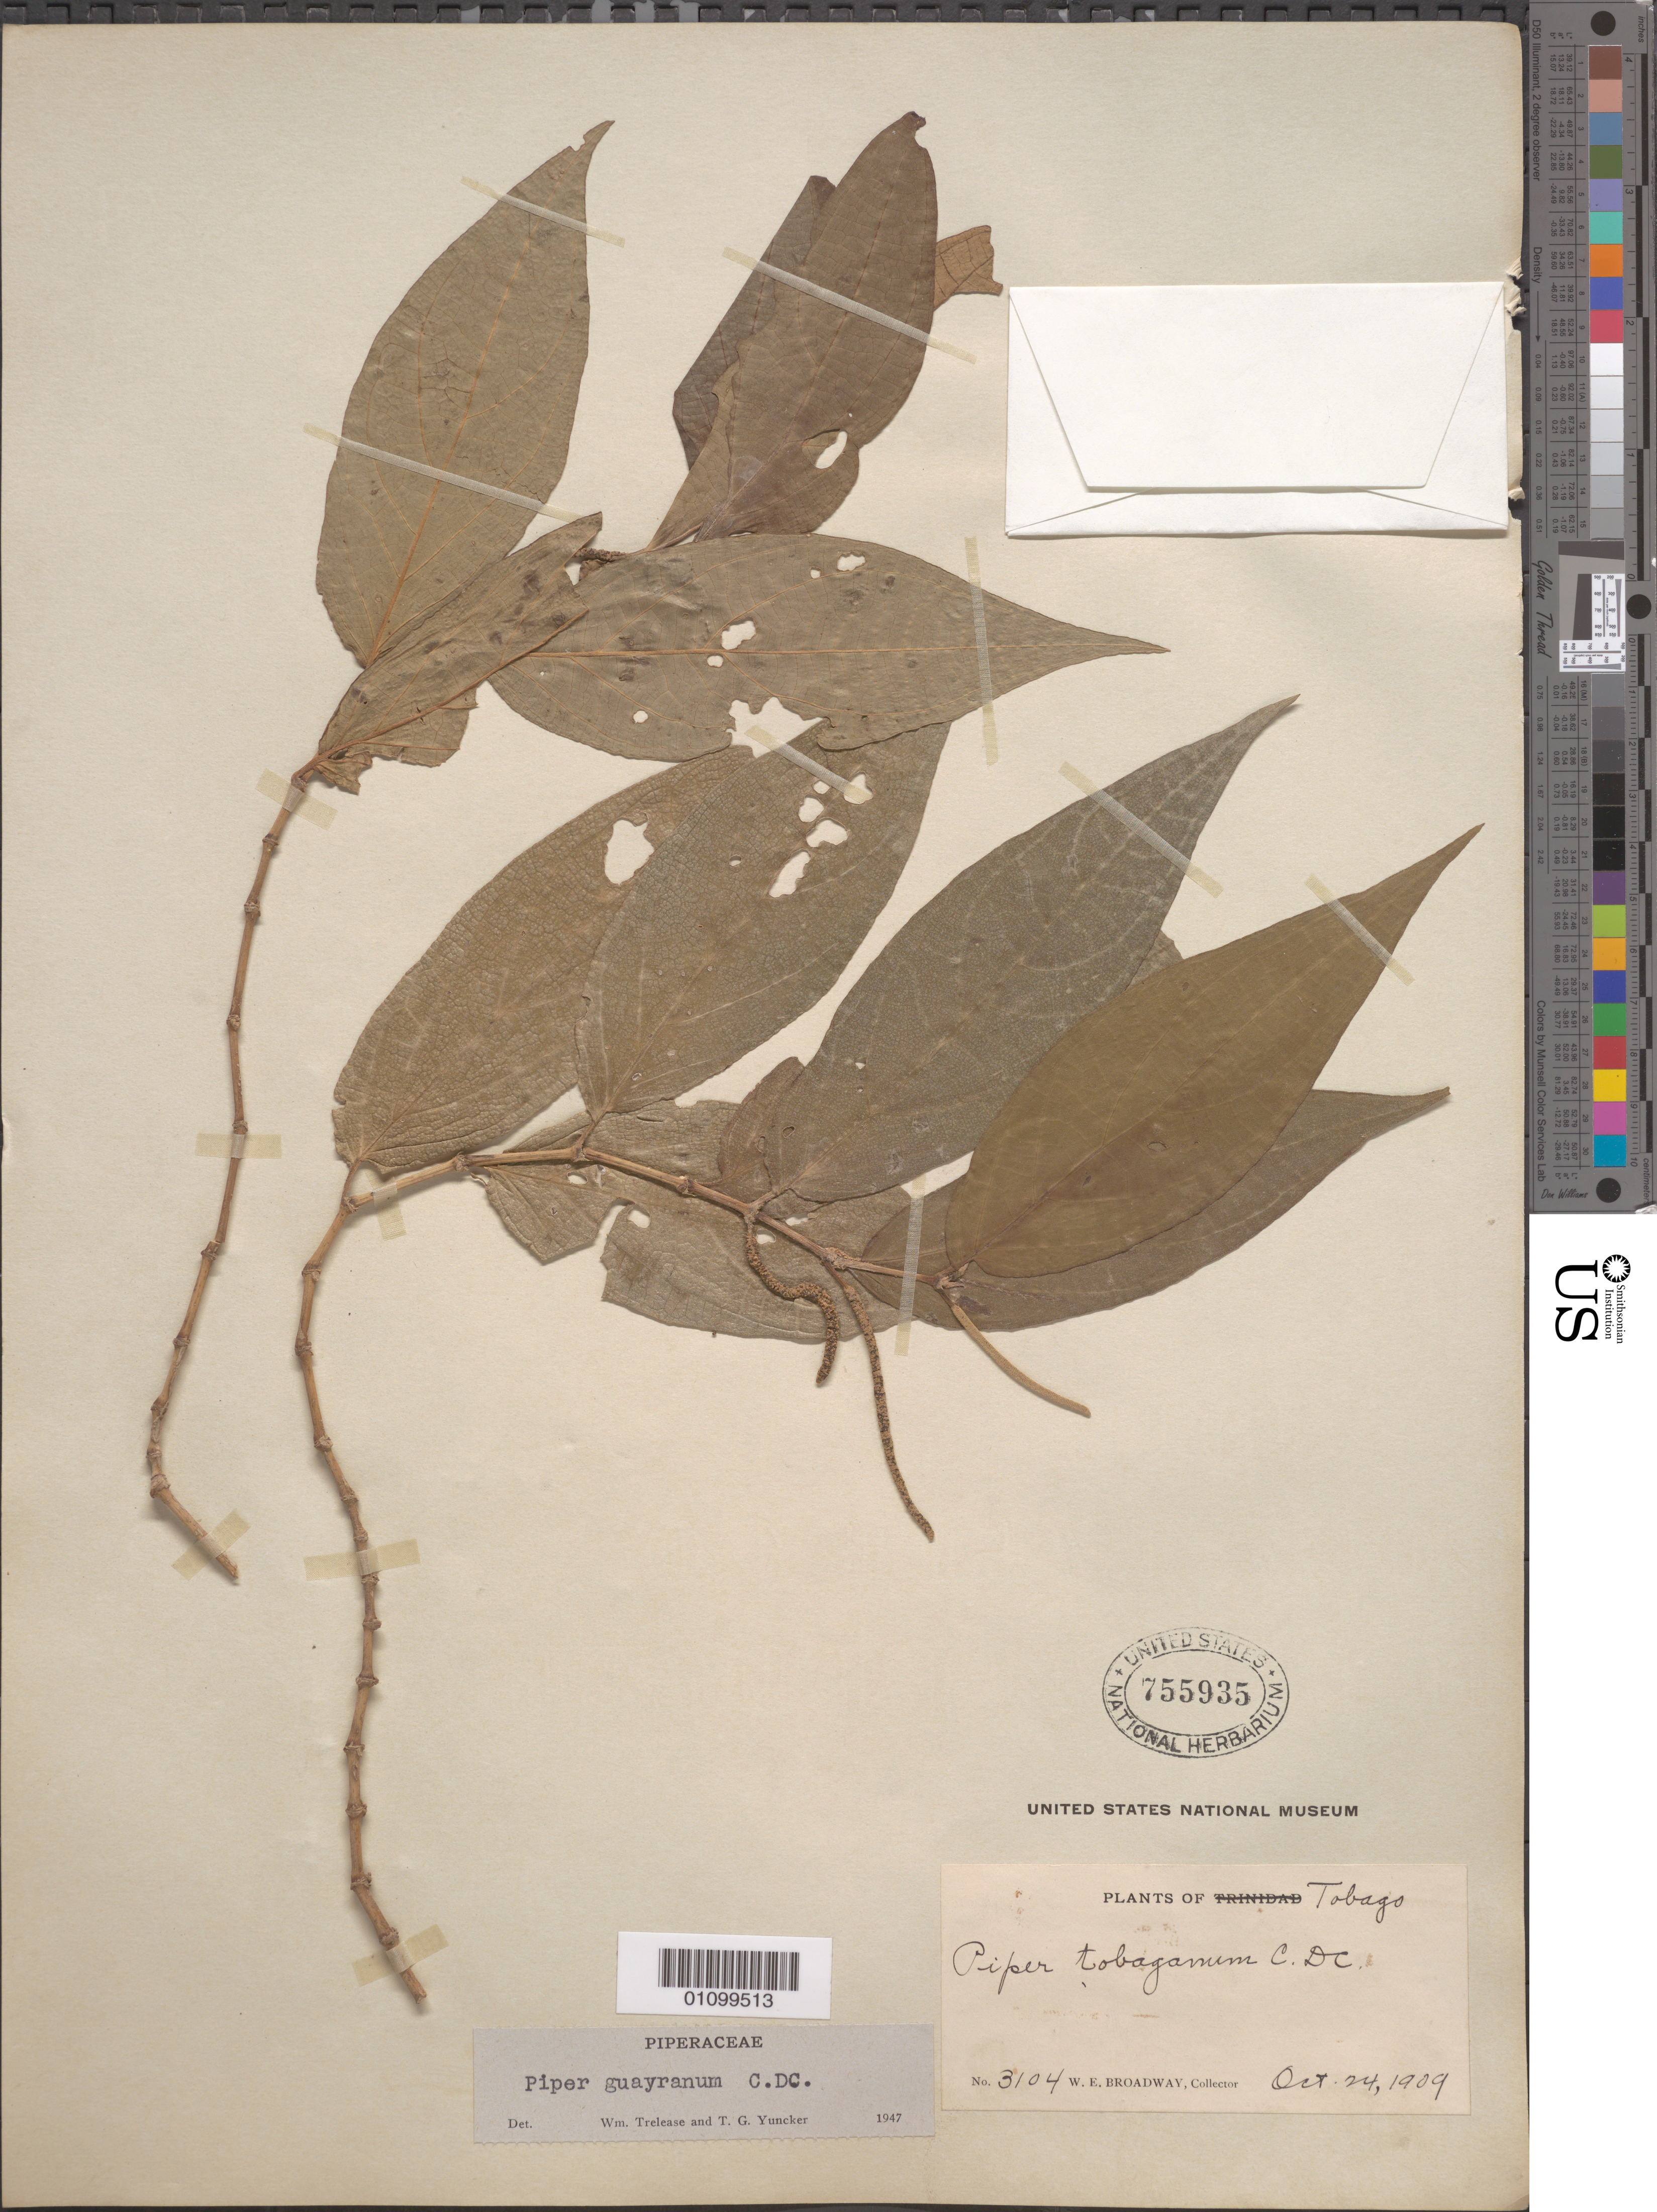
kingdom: Plantae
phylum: Tracheophyta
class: Magnoliopsida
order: Piperales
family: Piperaceae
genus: Piper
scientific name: Piper guayranum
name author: C. DC.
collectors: W. E. Broadway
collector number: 3104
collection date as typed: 24 Oct 1909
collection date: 1909-10-24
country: Trinidad and Tobago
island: Tobago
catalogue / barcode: US 755935